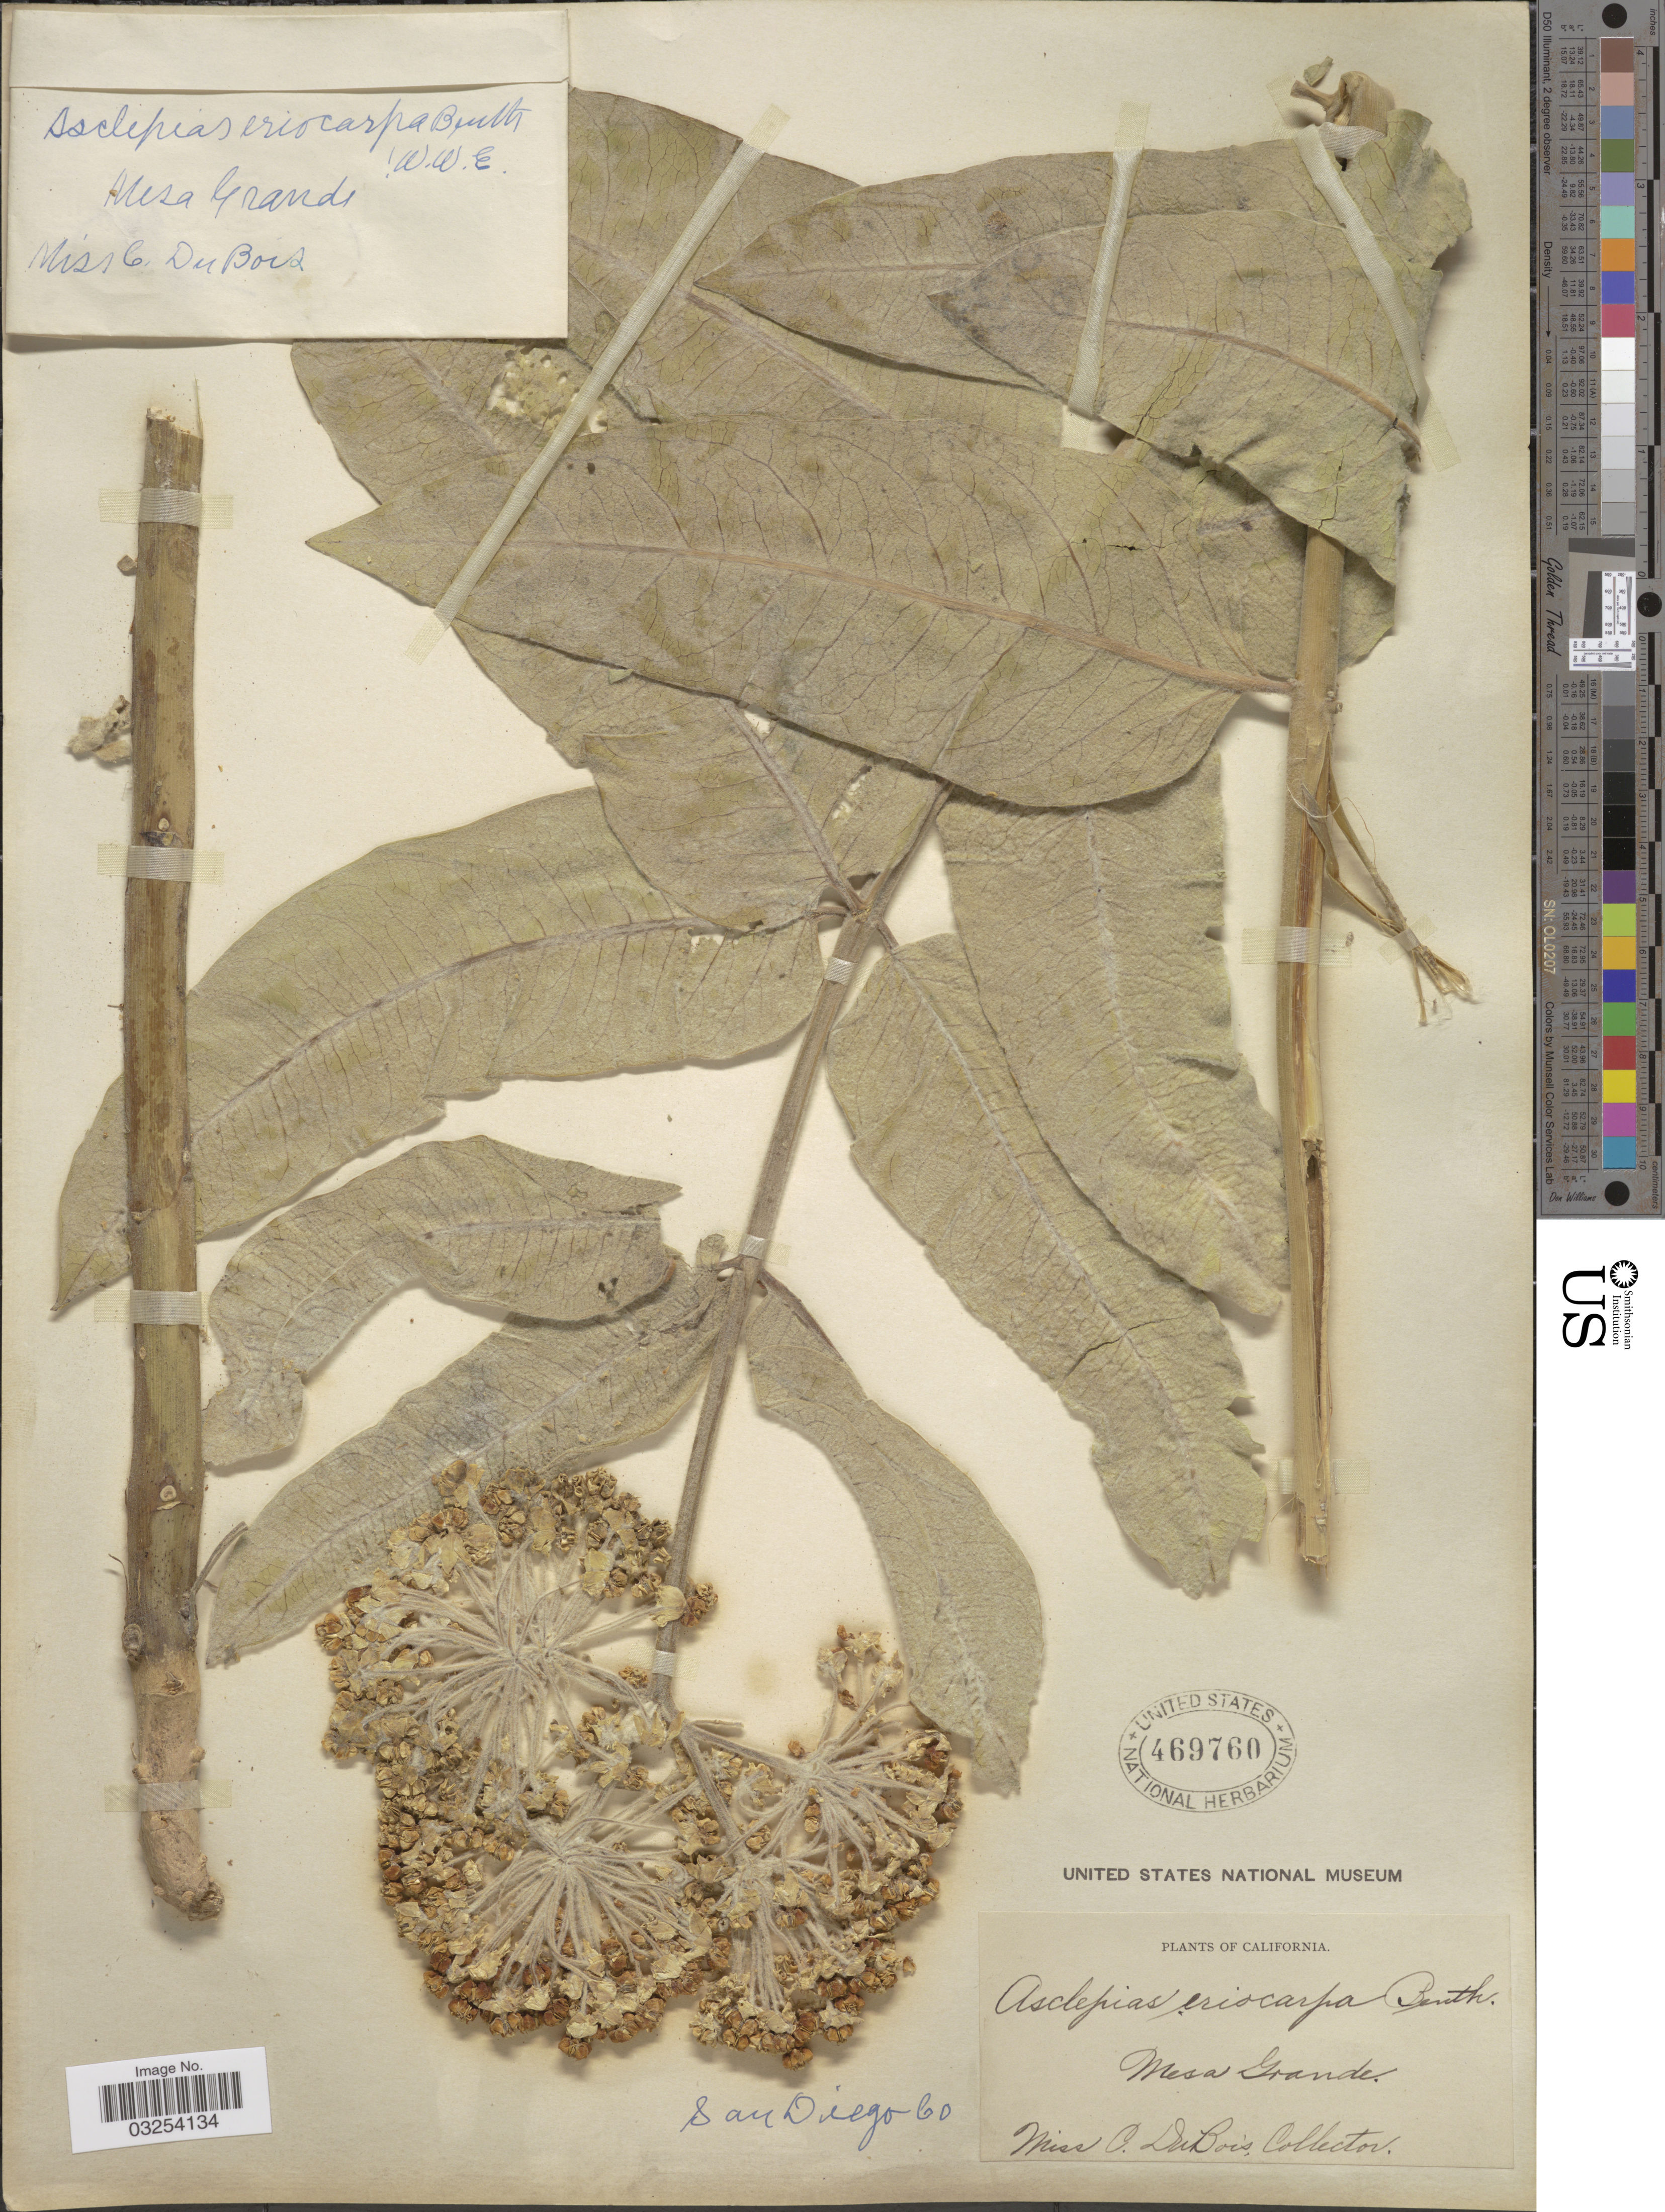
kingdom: Plantae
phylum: Tracheophyta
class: Magnoliopsida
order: Gentianales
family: Apocynaceae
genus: Asclepias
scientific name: Asclepias eriocarpa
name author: Benth.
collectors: C. Dubois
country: United States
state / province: California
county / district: San Diego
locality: San Diego Co. Mesa Grande.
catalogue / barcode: US 469760